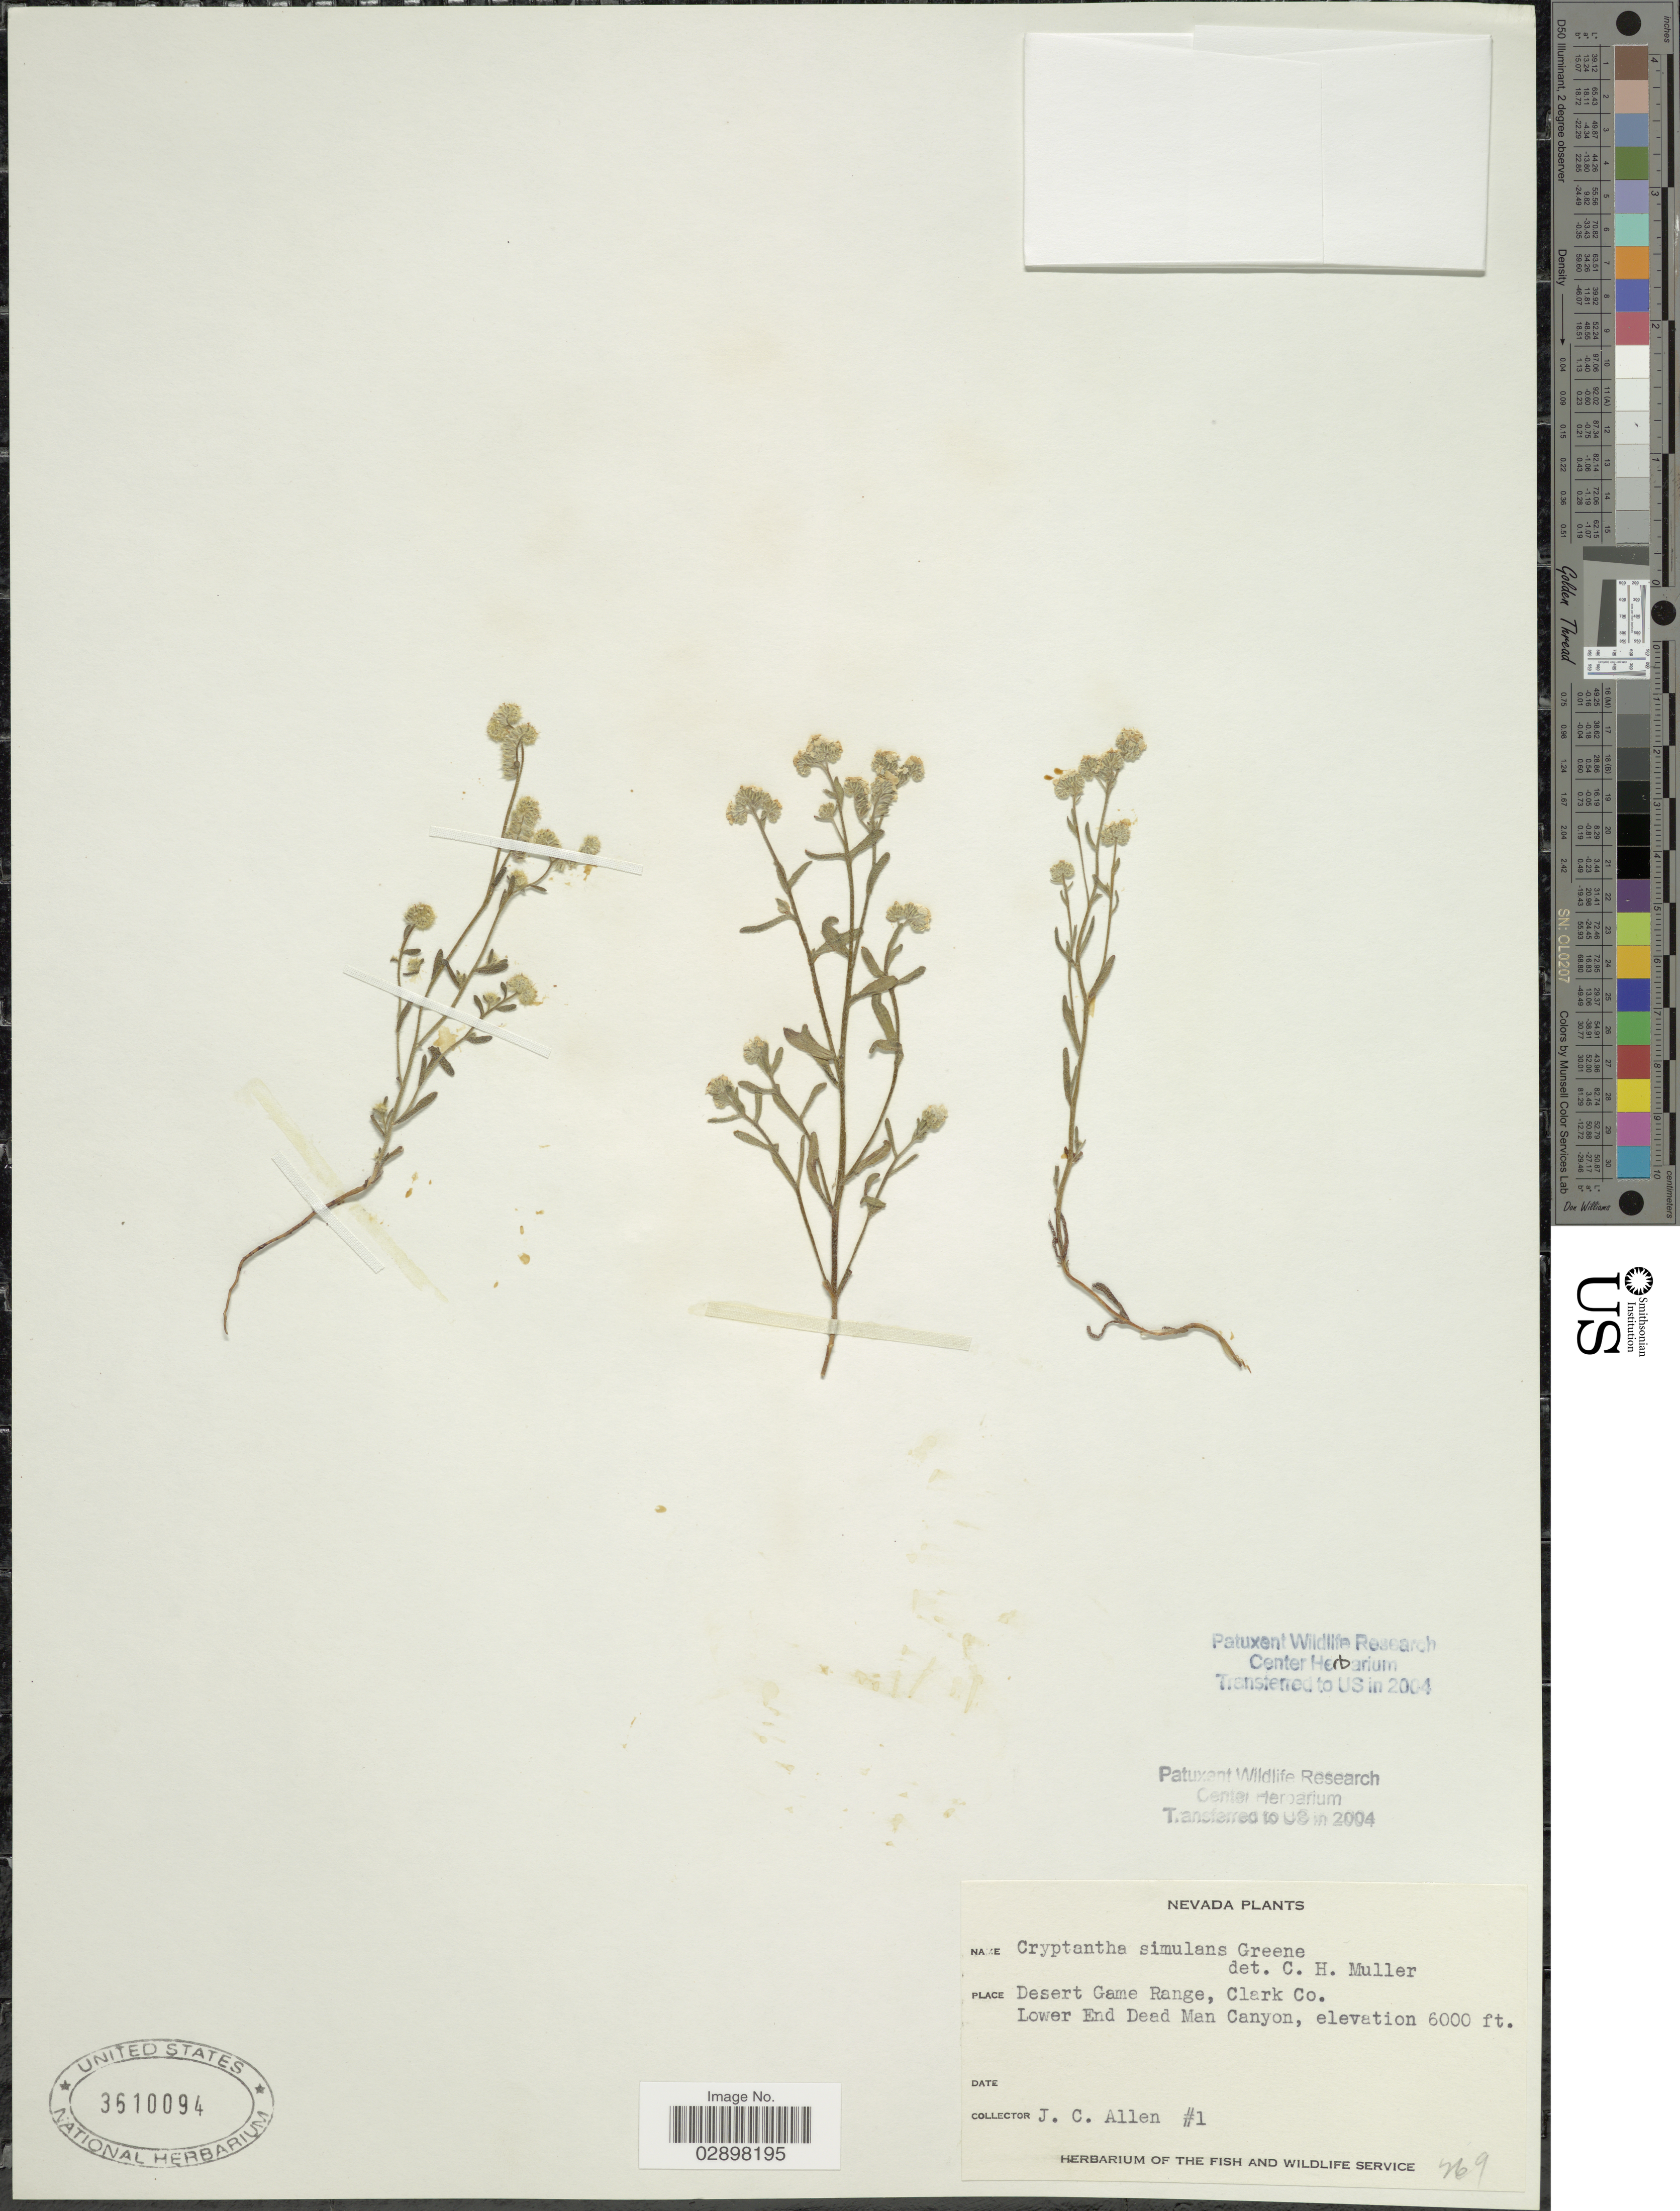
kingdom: Plantae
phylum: Tracheophyta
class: Magnoliopsida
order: Boraginales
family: Boraginaceae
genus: Cryptantha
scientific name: Cryptantha simulans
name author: Greene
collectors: J. C. Allen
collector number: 1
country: United States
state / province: Nevada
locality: Desert Game Range, Clark Co., Lower End Dead Man Canyon.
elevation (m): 1829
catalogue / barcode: US 3610094